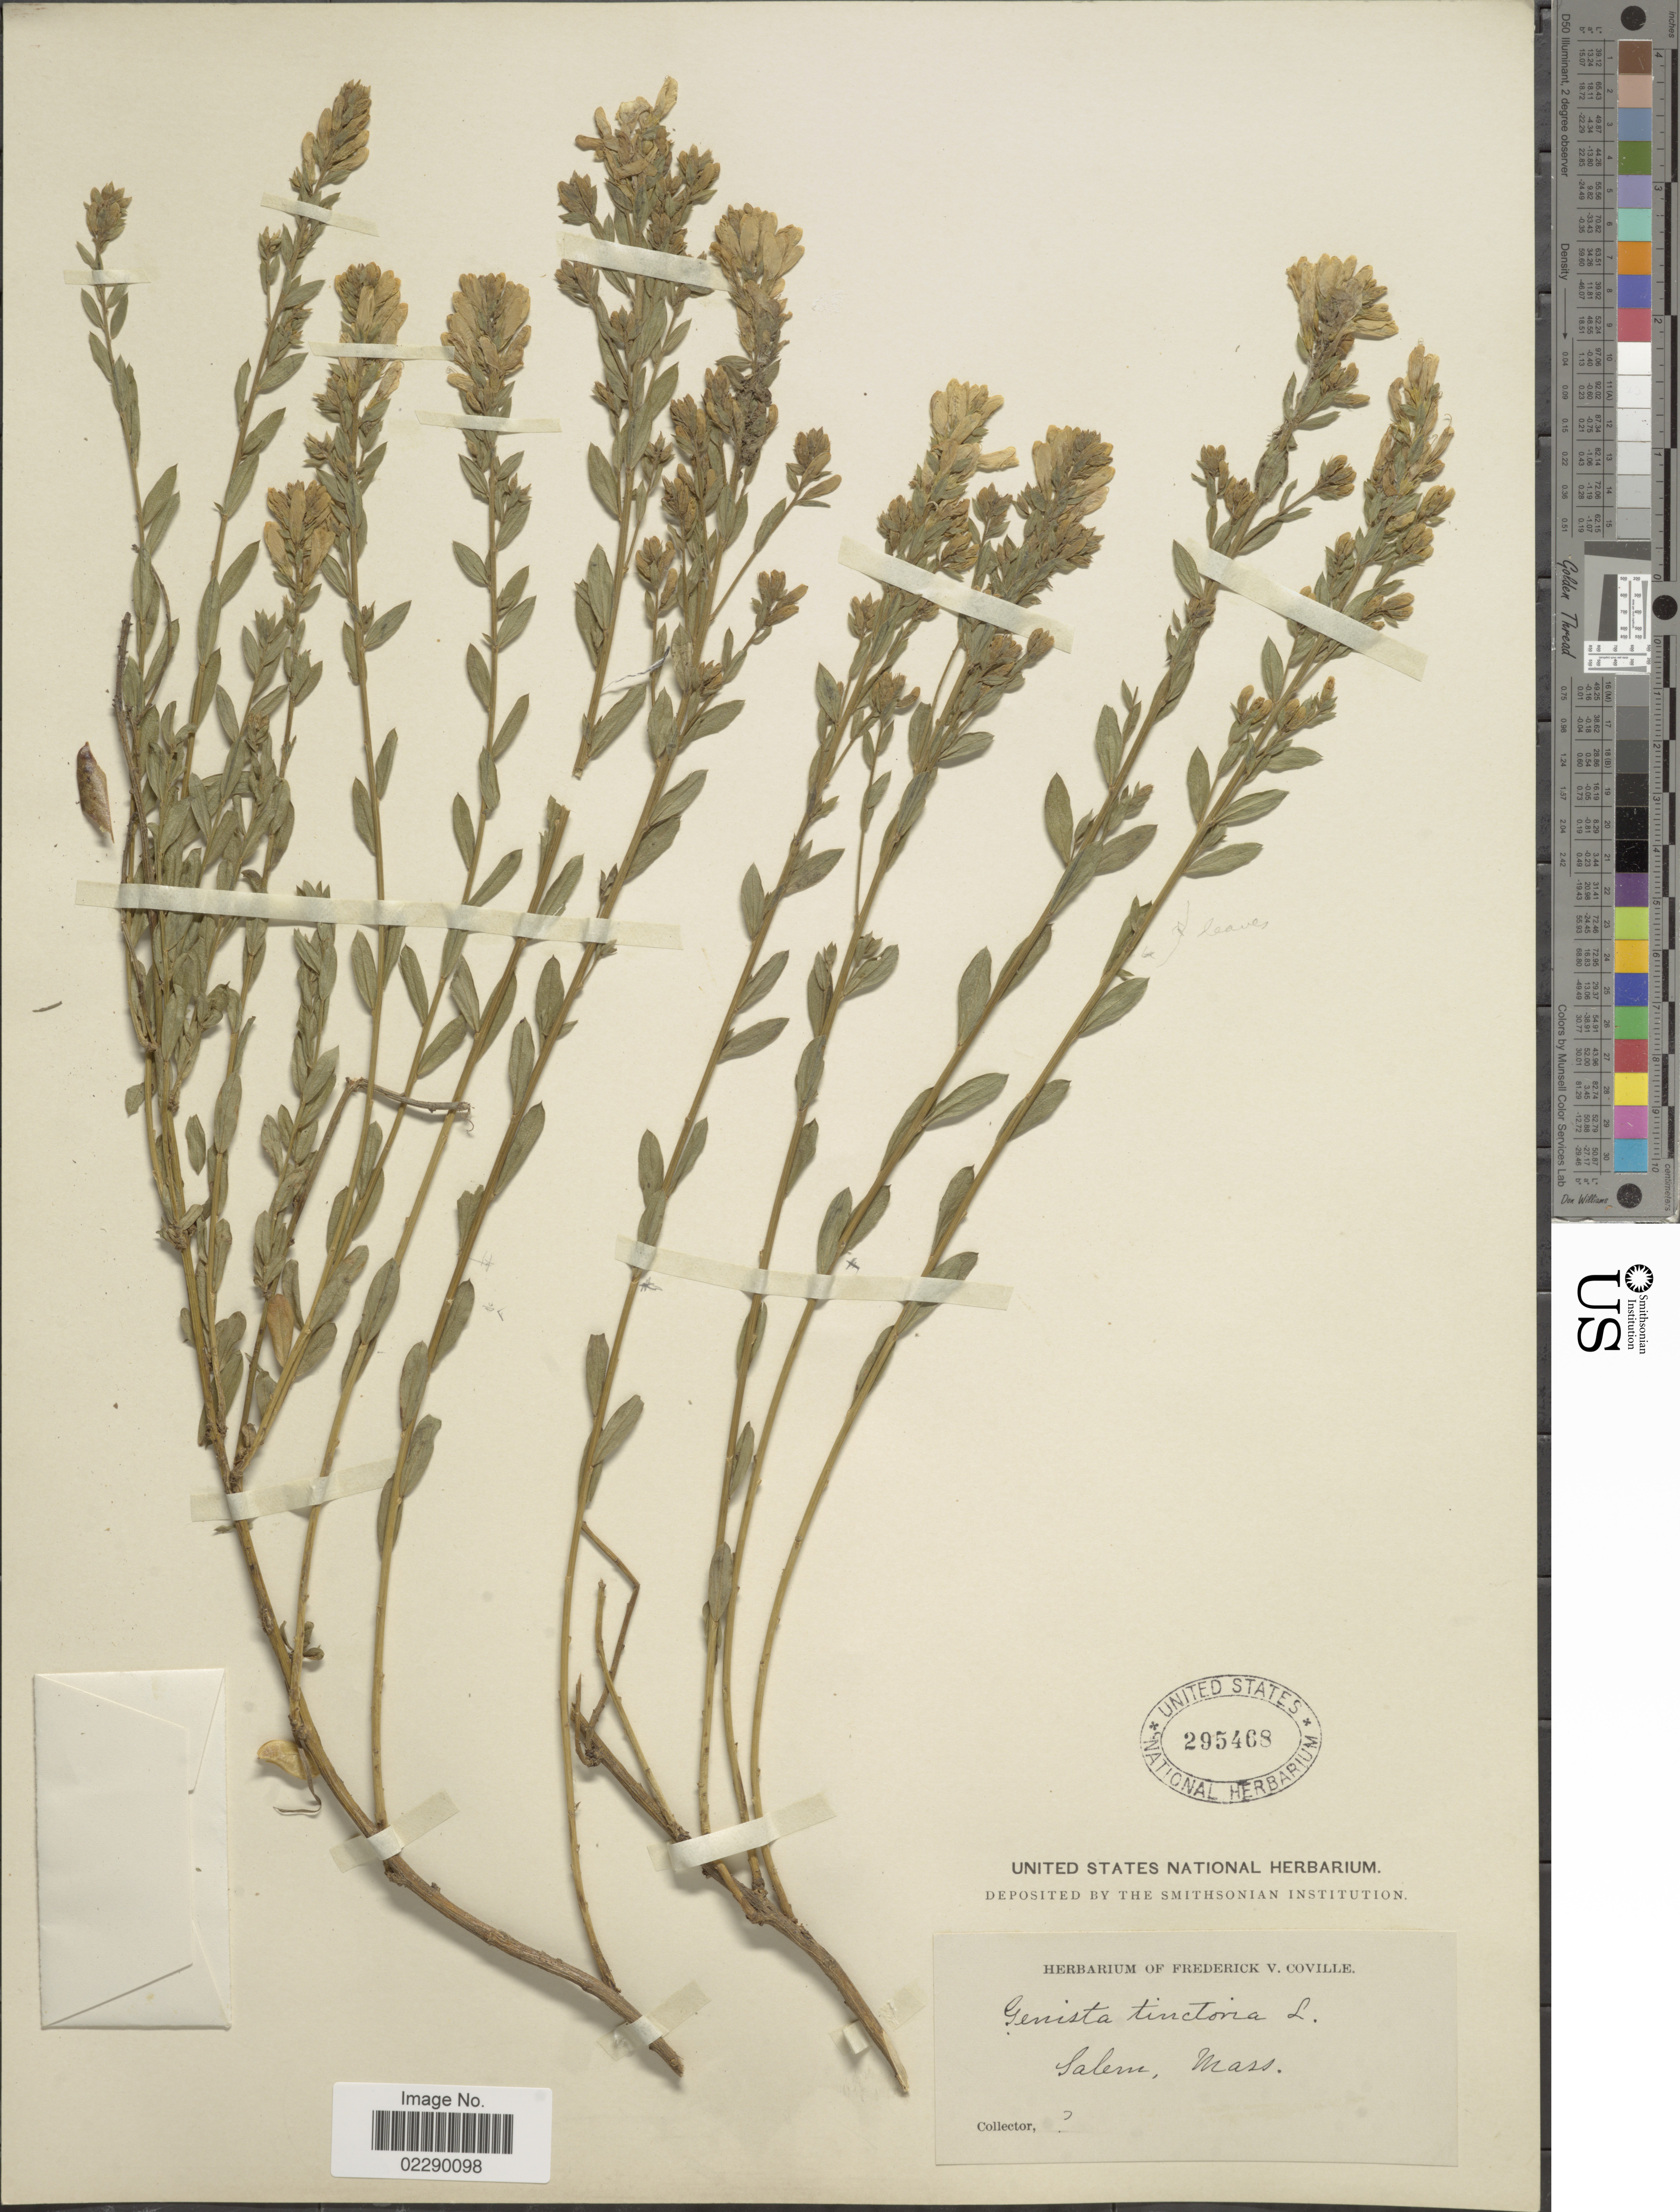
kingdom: Plantae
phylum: Tracheophyta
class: Magnoliopsida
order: Fabales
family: Fabaceae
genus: Genista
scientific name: Genista tinctoria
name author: L.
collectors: ex herb. Fred. V. Coville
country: United States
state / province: Massachusetts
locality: Salem, Mass.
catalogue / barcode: US 295468